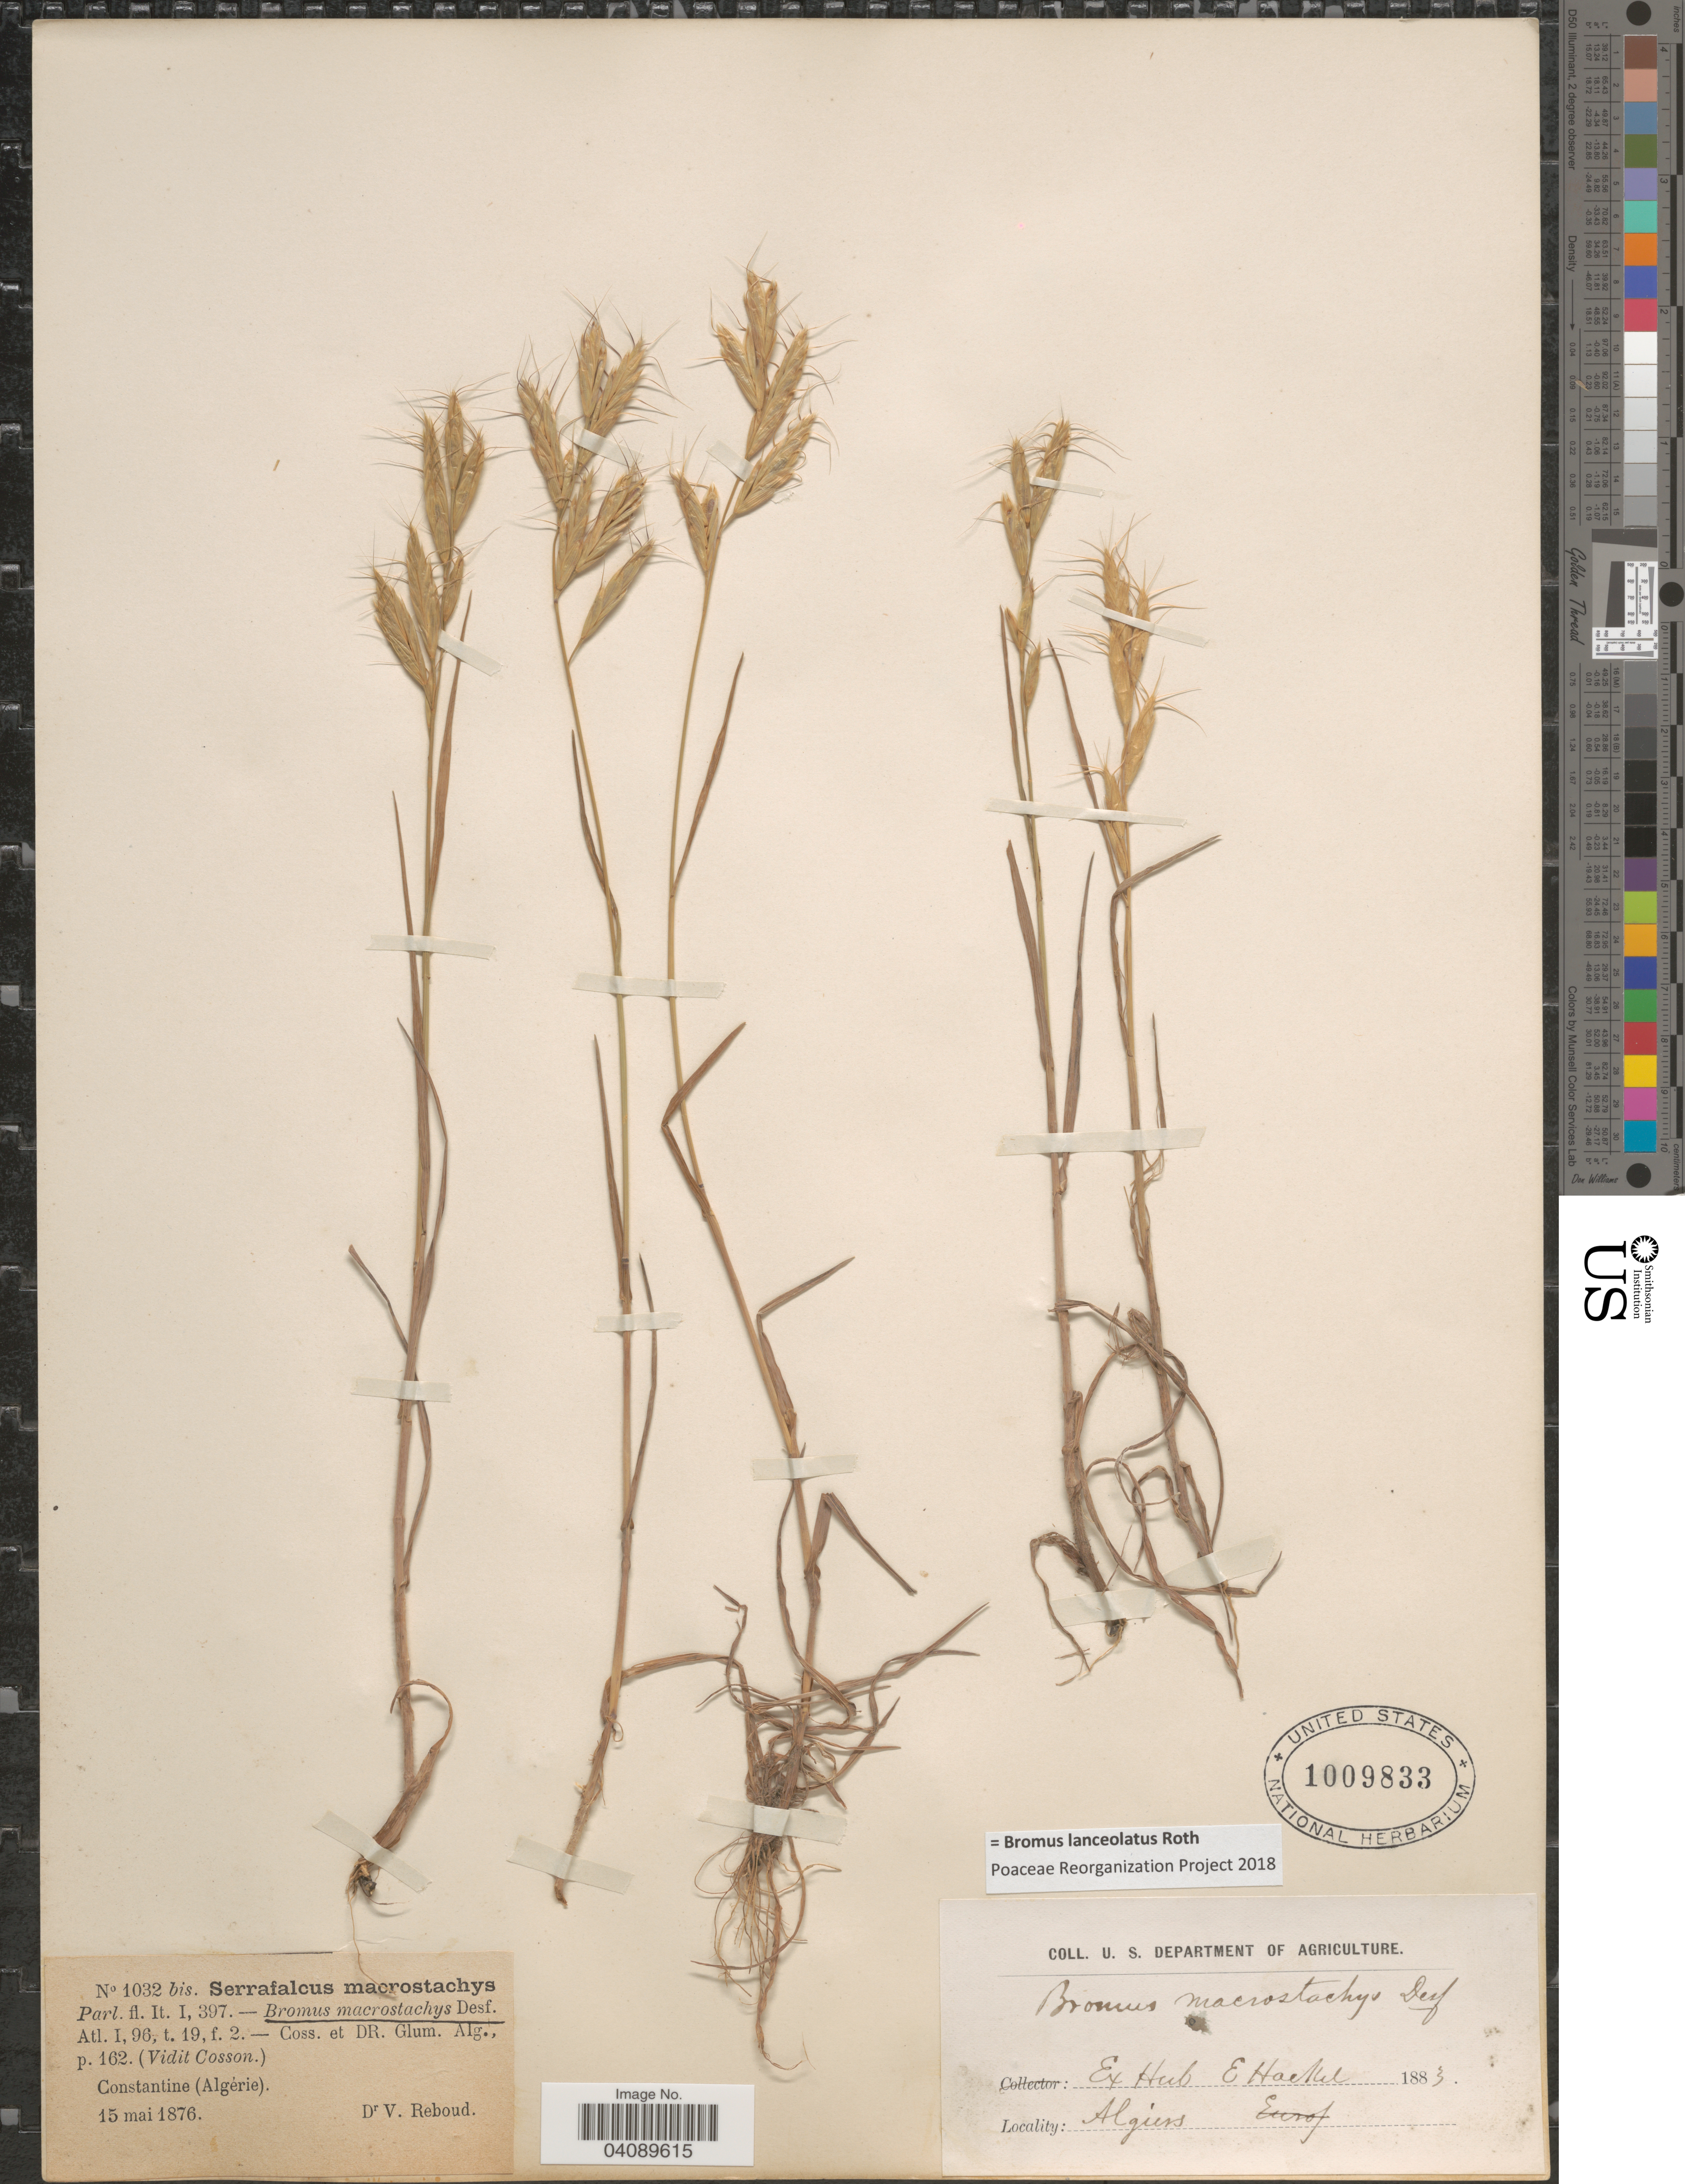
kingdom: Plantae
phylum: Tracheophyta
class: Liliopsida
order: Poales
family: Poaceae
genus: Bromus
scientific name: Bromus lanceolatus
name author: Roth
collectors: V. Reboud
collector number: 1032bis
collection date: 1876-05-15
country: Algeria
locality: Constantine (Algérie).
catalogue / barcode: US 1009833